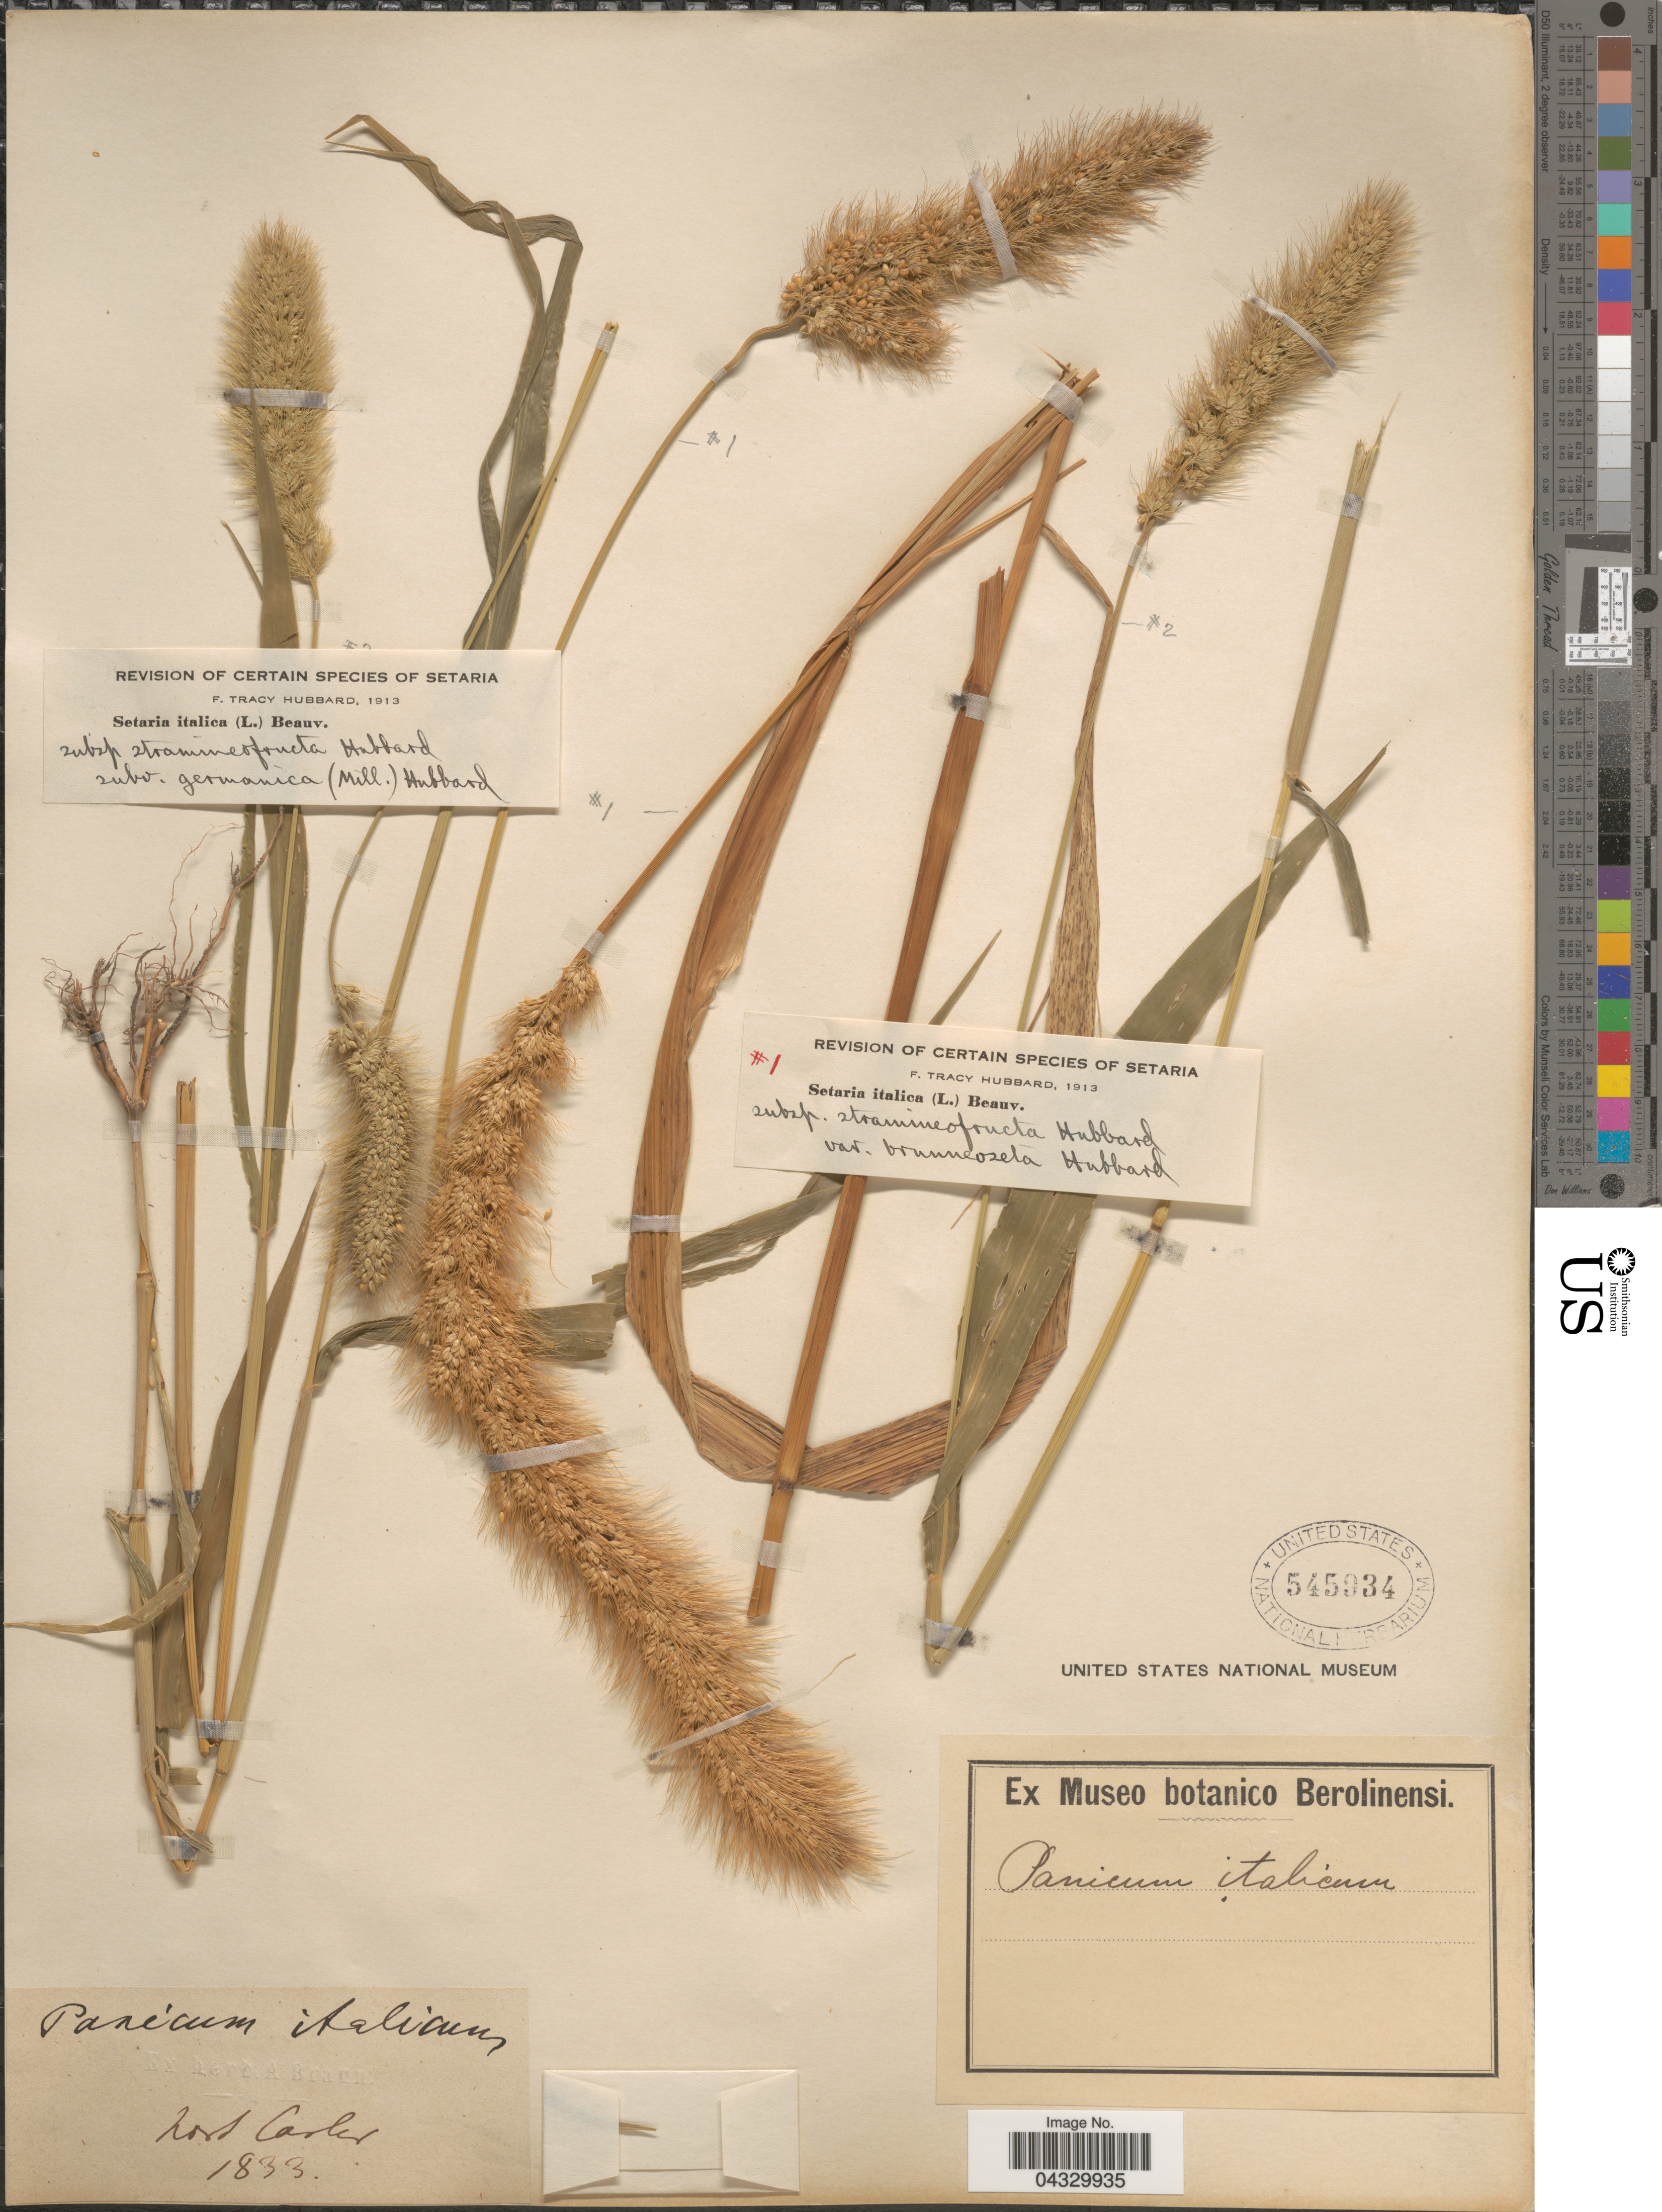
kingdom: Plantae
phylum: Tracheophyta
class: Liliopsida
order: Poales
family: Poaceae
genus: Setaria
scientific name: Setaria italica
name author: (L.) P. Beauv.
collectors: ex herb. A. Braun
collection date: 1833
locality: hort Carlos.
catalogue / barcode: US 545934